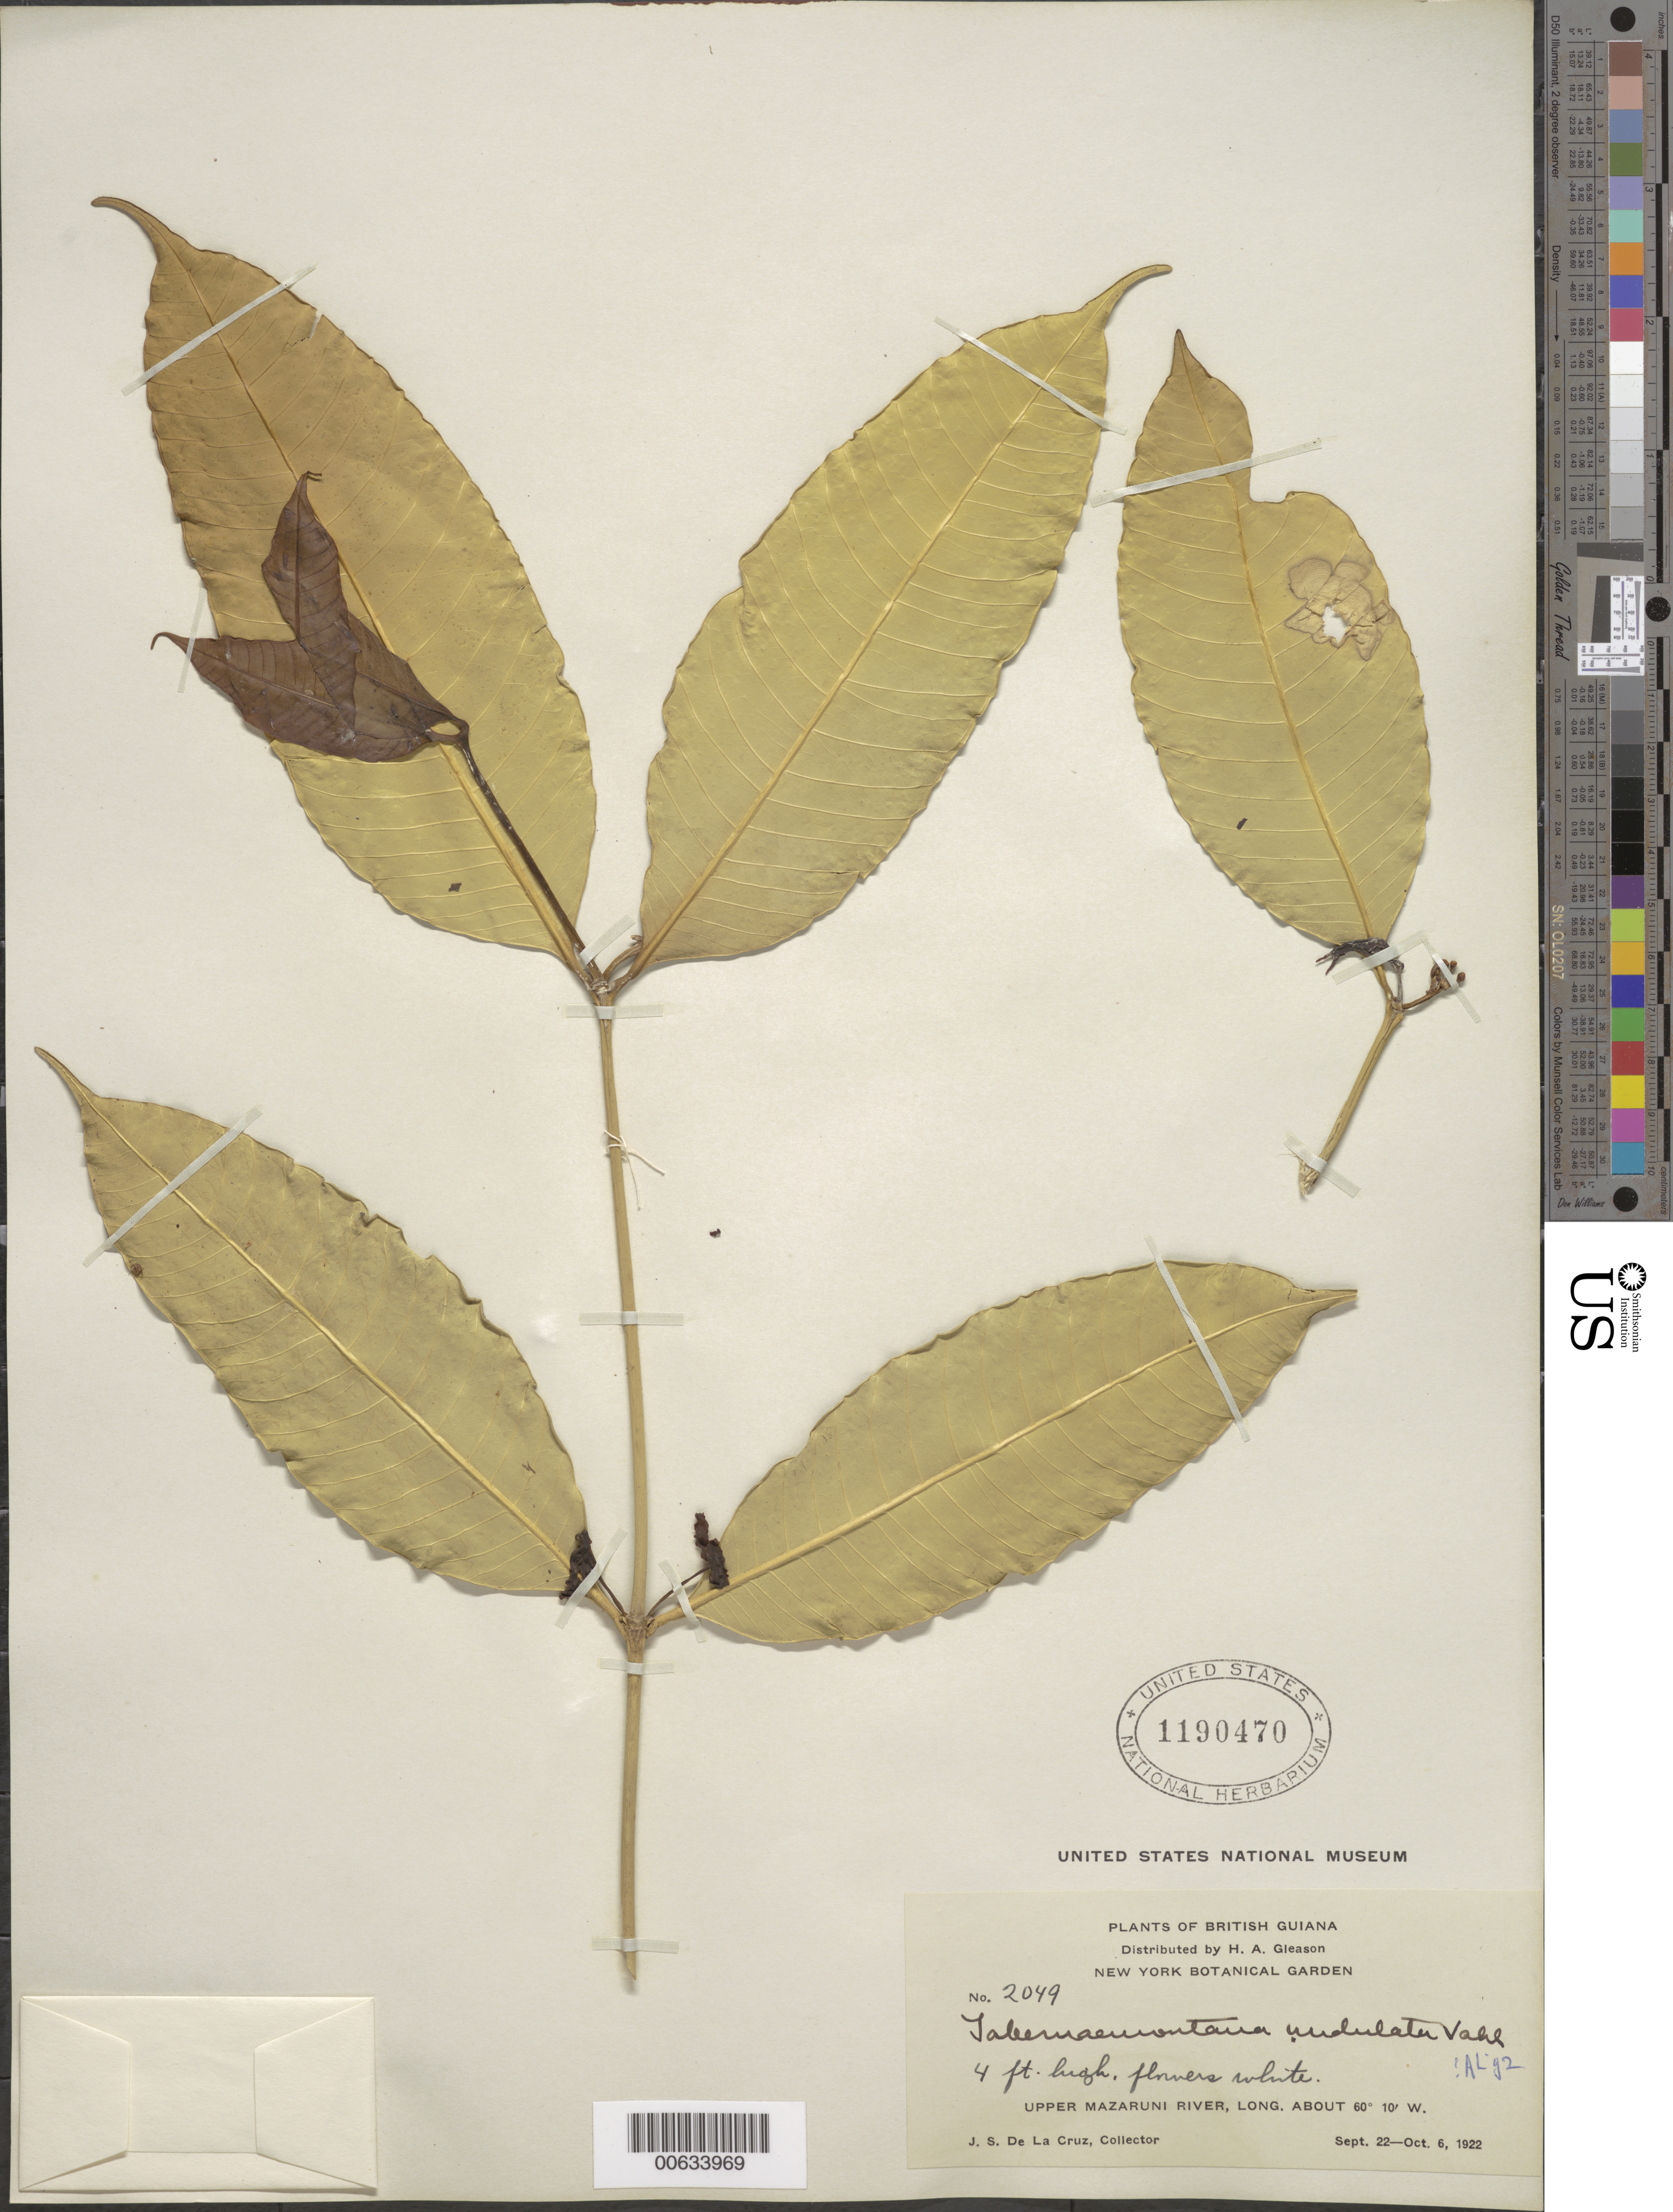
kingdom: Plantae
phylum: Tracheophyta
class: Magnoliopsida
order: Gentianales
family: Apocynaceae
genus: Tabernaemontana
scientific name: Tabernaemontana undulata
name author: Vahl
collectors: J. S. de la Cruz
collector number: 2049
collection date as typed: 22-Sep-22 to 6-Oct-22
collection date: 1922-09-22/1922-10-06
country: Guyana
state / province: Cuyuni-Mazaruni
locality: Upper Mazaruni R.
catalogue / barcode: US 1190470